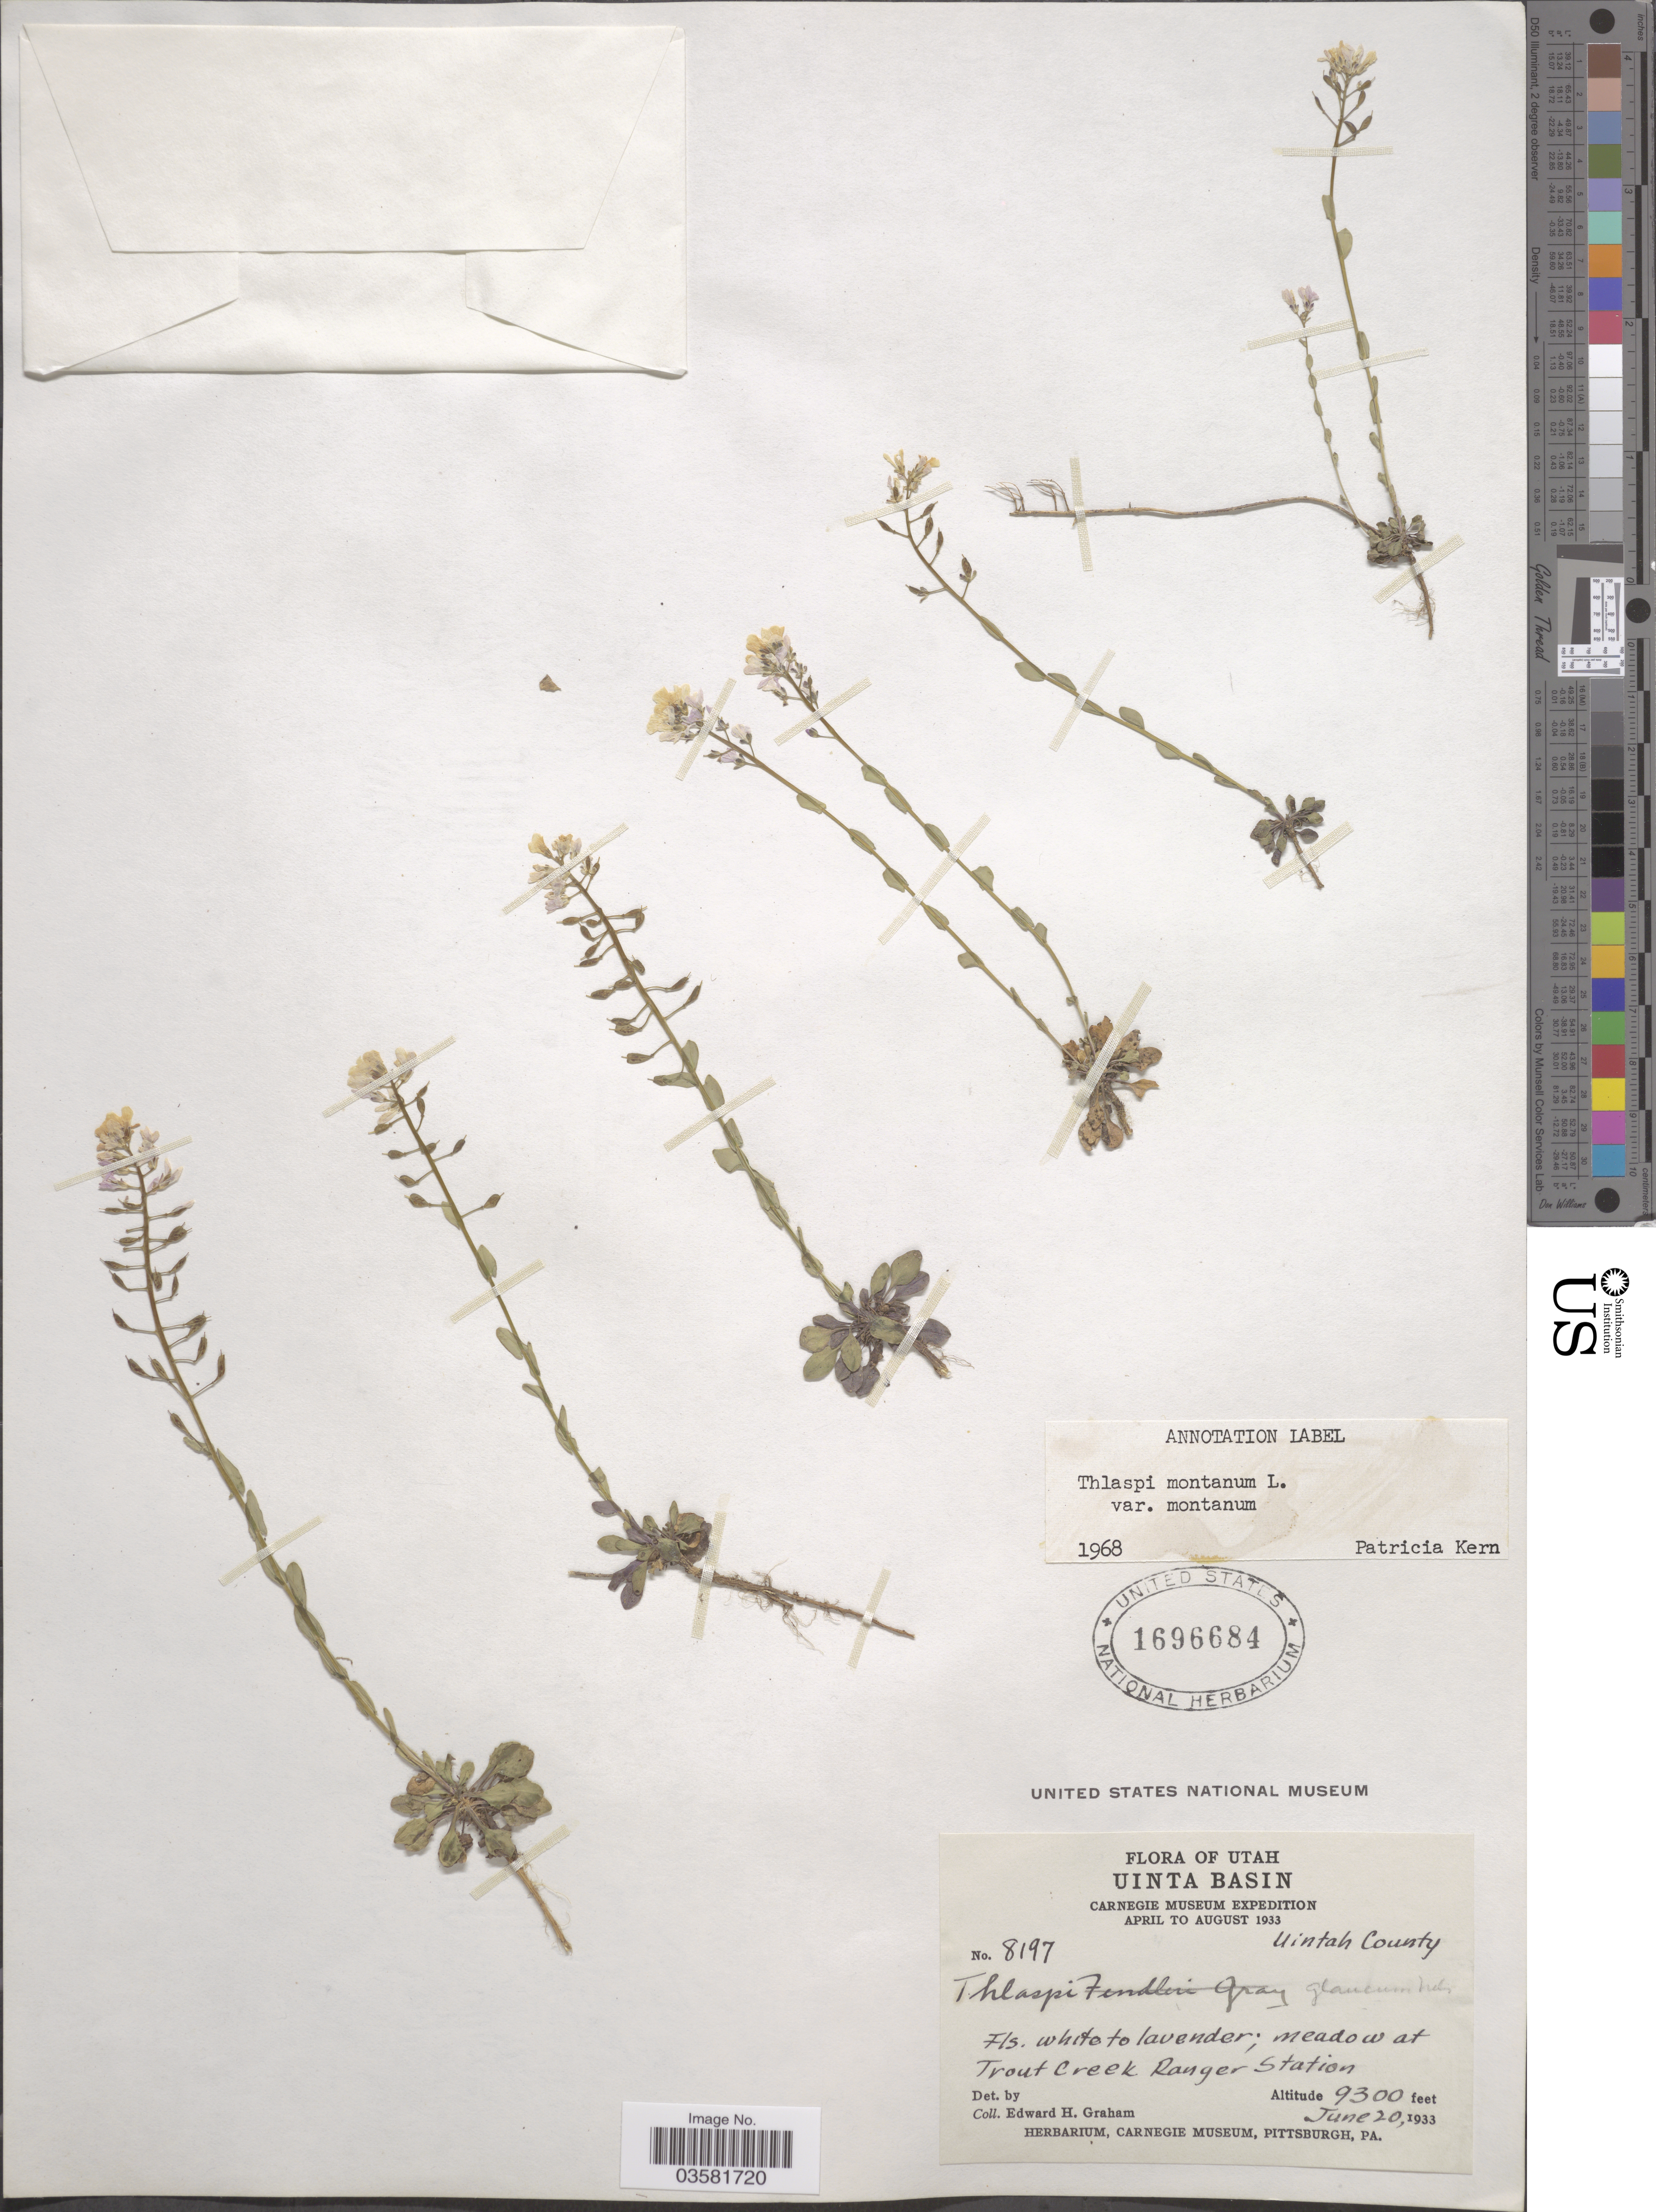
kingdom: Plantae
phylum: Tracheophyta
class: Magnoliopsida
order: Brassicales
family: Brassicaceae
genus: Thlaspi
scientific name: Thlaspi montanum var. montanum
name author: L.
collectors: E. H. Graham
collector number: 8197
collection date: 1933-06-20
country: United States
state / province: Utah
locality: Uinta Basin. Uintah County. Meadow at Trout Creek Ranger Station.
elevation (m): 2835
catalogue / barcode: US 1696684